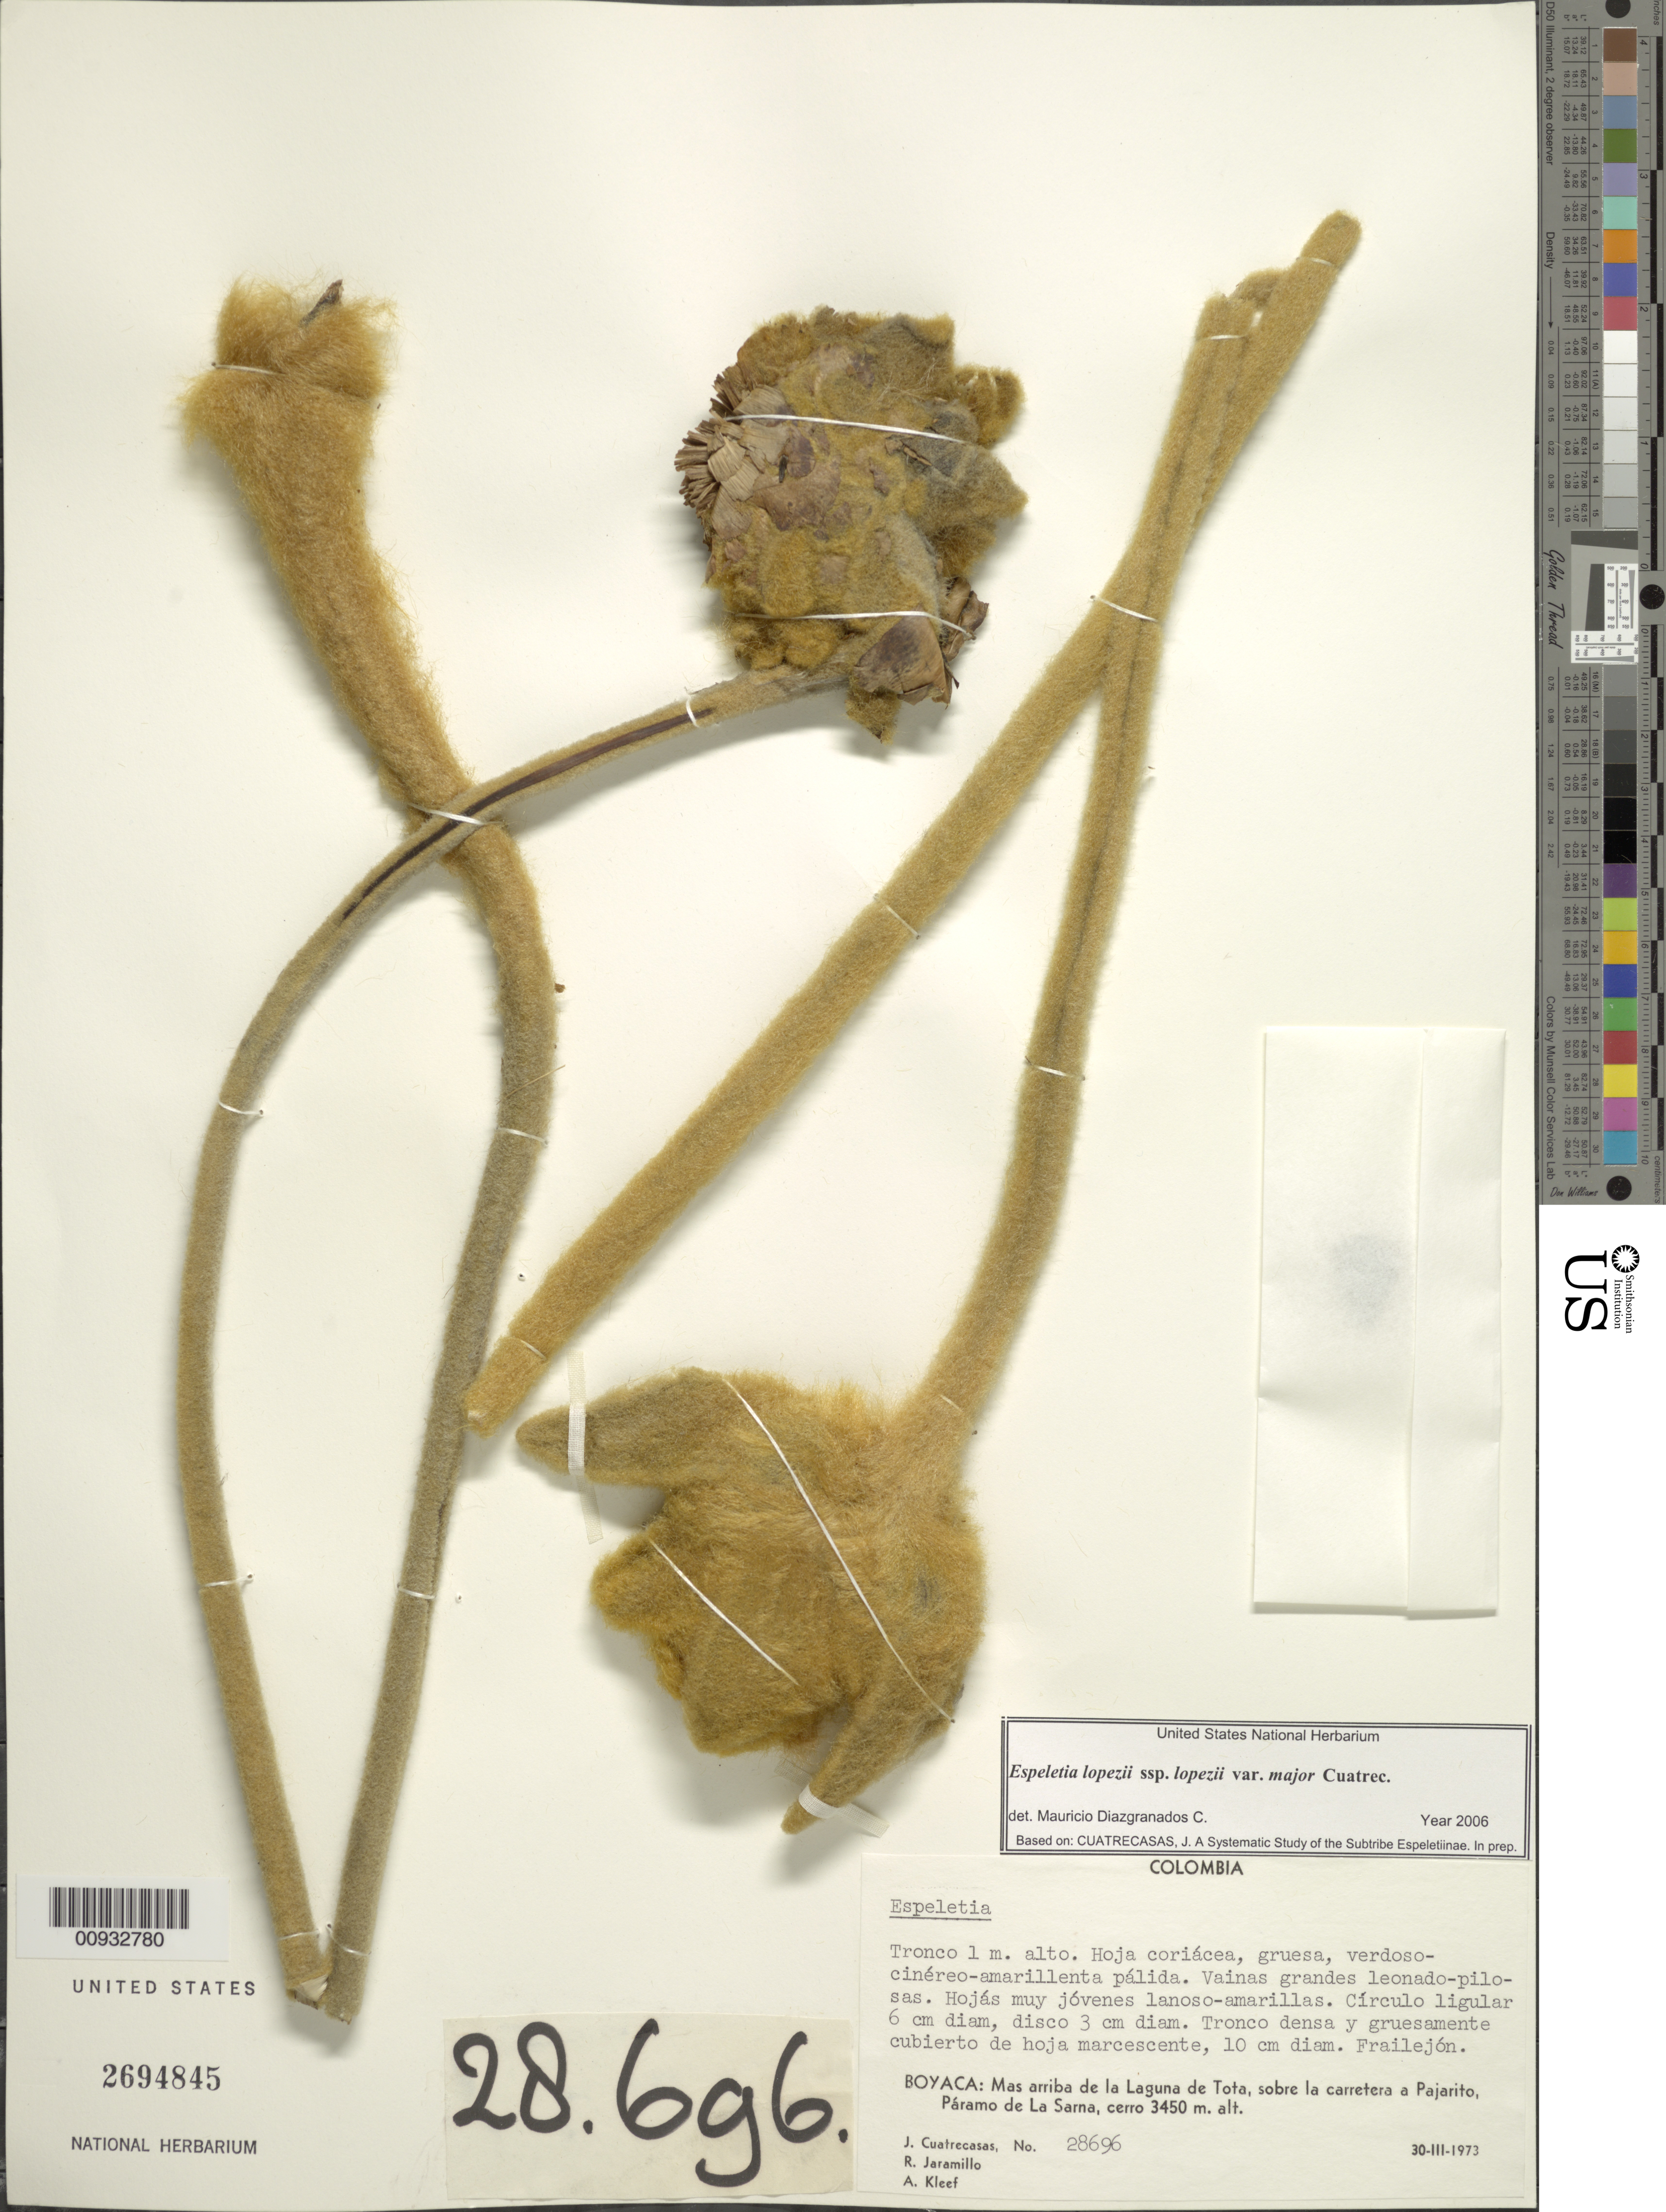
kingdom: Plantae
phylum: Tracheophyta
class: Magnoliopsida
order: Asterales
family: Asteraceae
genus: Espeletia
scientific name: Espeletia lopezii var. major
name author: Cuatrec.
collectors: J. Cuatrecasas, R. Jaramillo M. & A. Kleef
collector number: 28696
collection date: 1973-03-30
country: Colombia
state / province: Boyacá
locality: Mas arriba de la Laguna de Tota, sobre la carretera a Pajarito, Paramo de La Sarna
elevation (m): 3450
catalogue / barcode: US 2694845